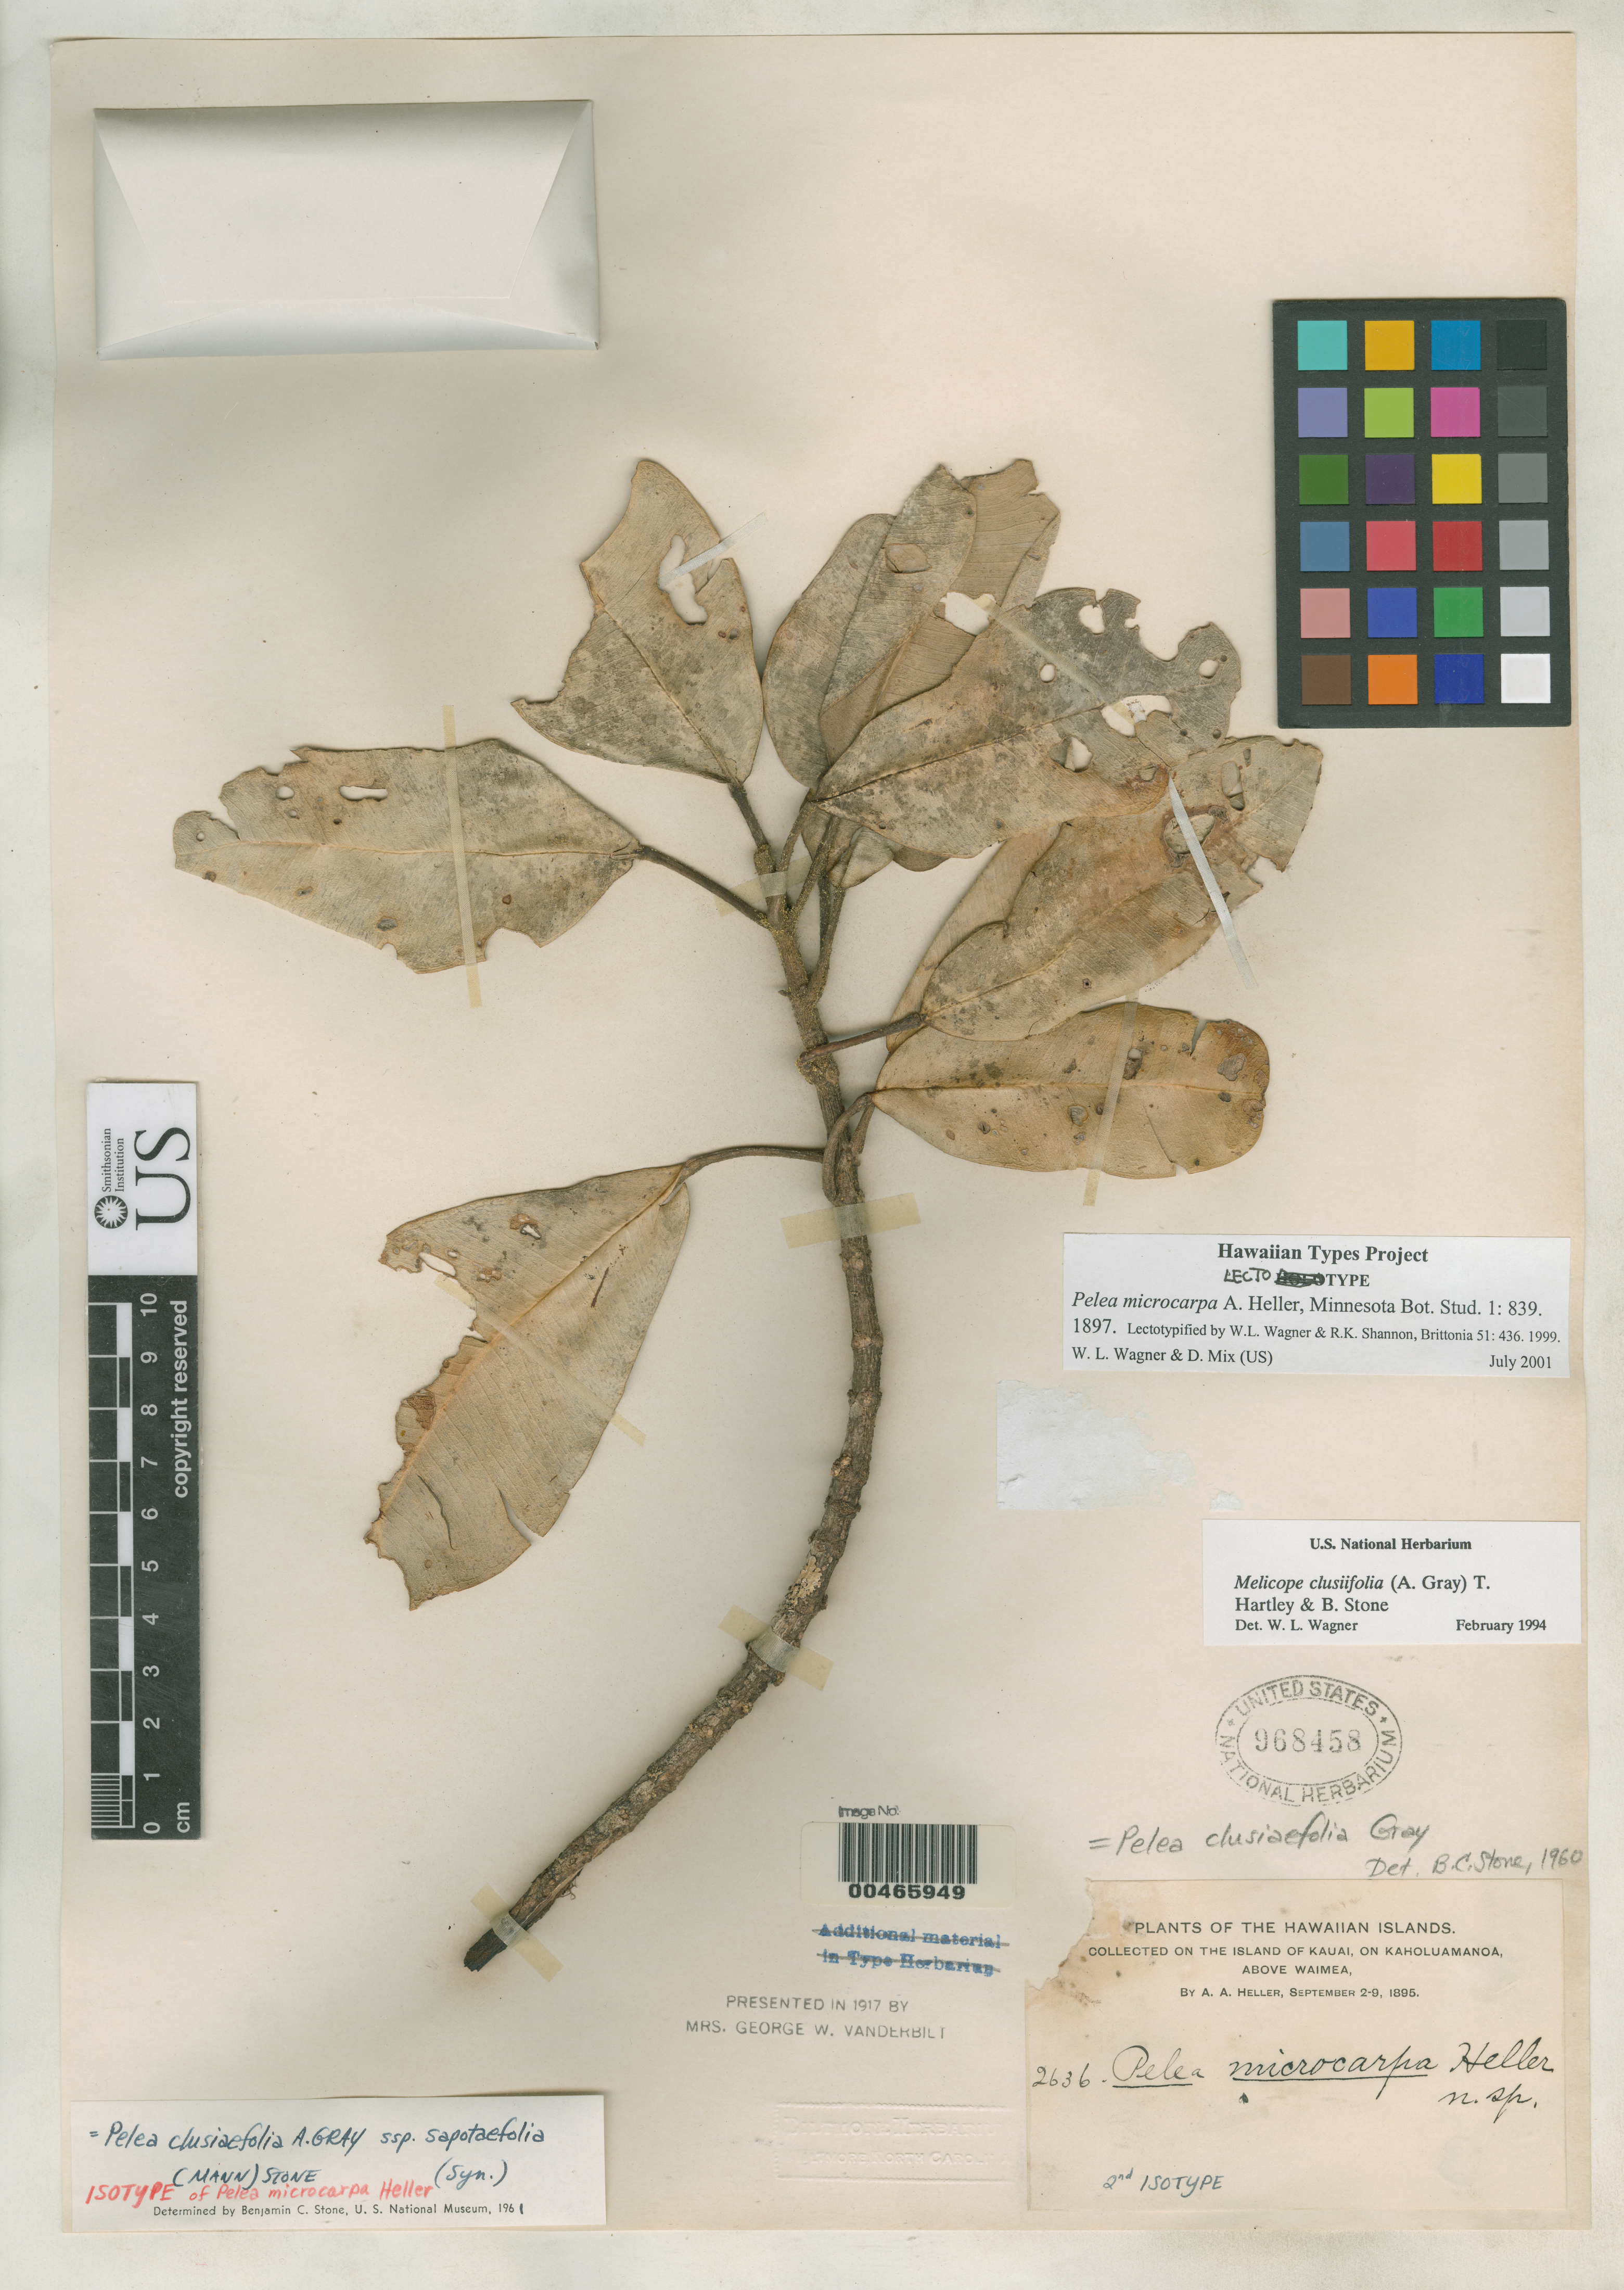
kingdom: Plantae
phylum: Tracheophyta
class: Magnoliopsida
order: Sapindales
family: Rutaceae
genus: Pelea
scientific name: Pelea microcarpa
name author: (A. Heller) A. Heller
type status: Lectotype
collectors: A. A. Heller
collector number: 2636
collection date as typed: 02 Sep 1895 to 09 Sep 1895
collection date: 1895-09-02/1895-09-09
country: United States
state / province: Hawaii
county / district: Kauai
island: Kaua'i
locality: On Kaholuamanoa, above Waimea.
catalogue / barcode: US 968458